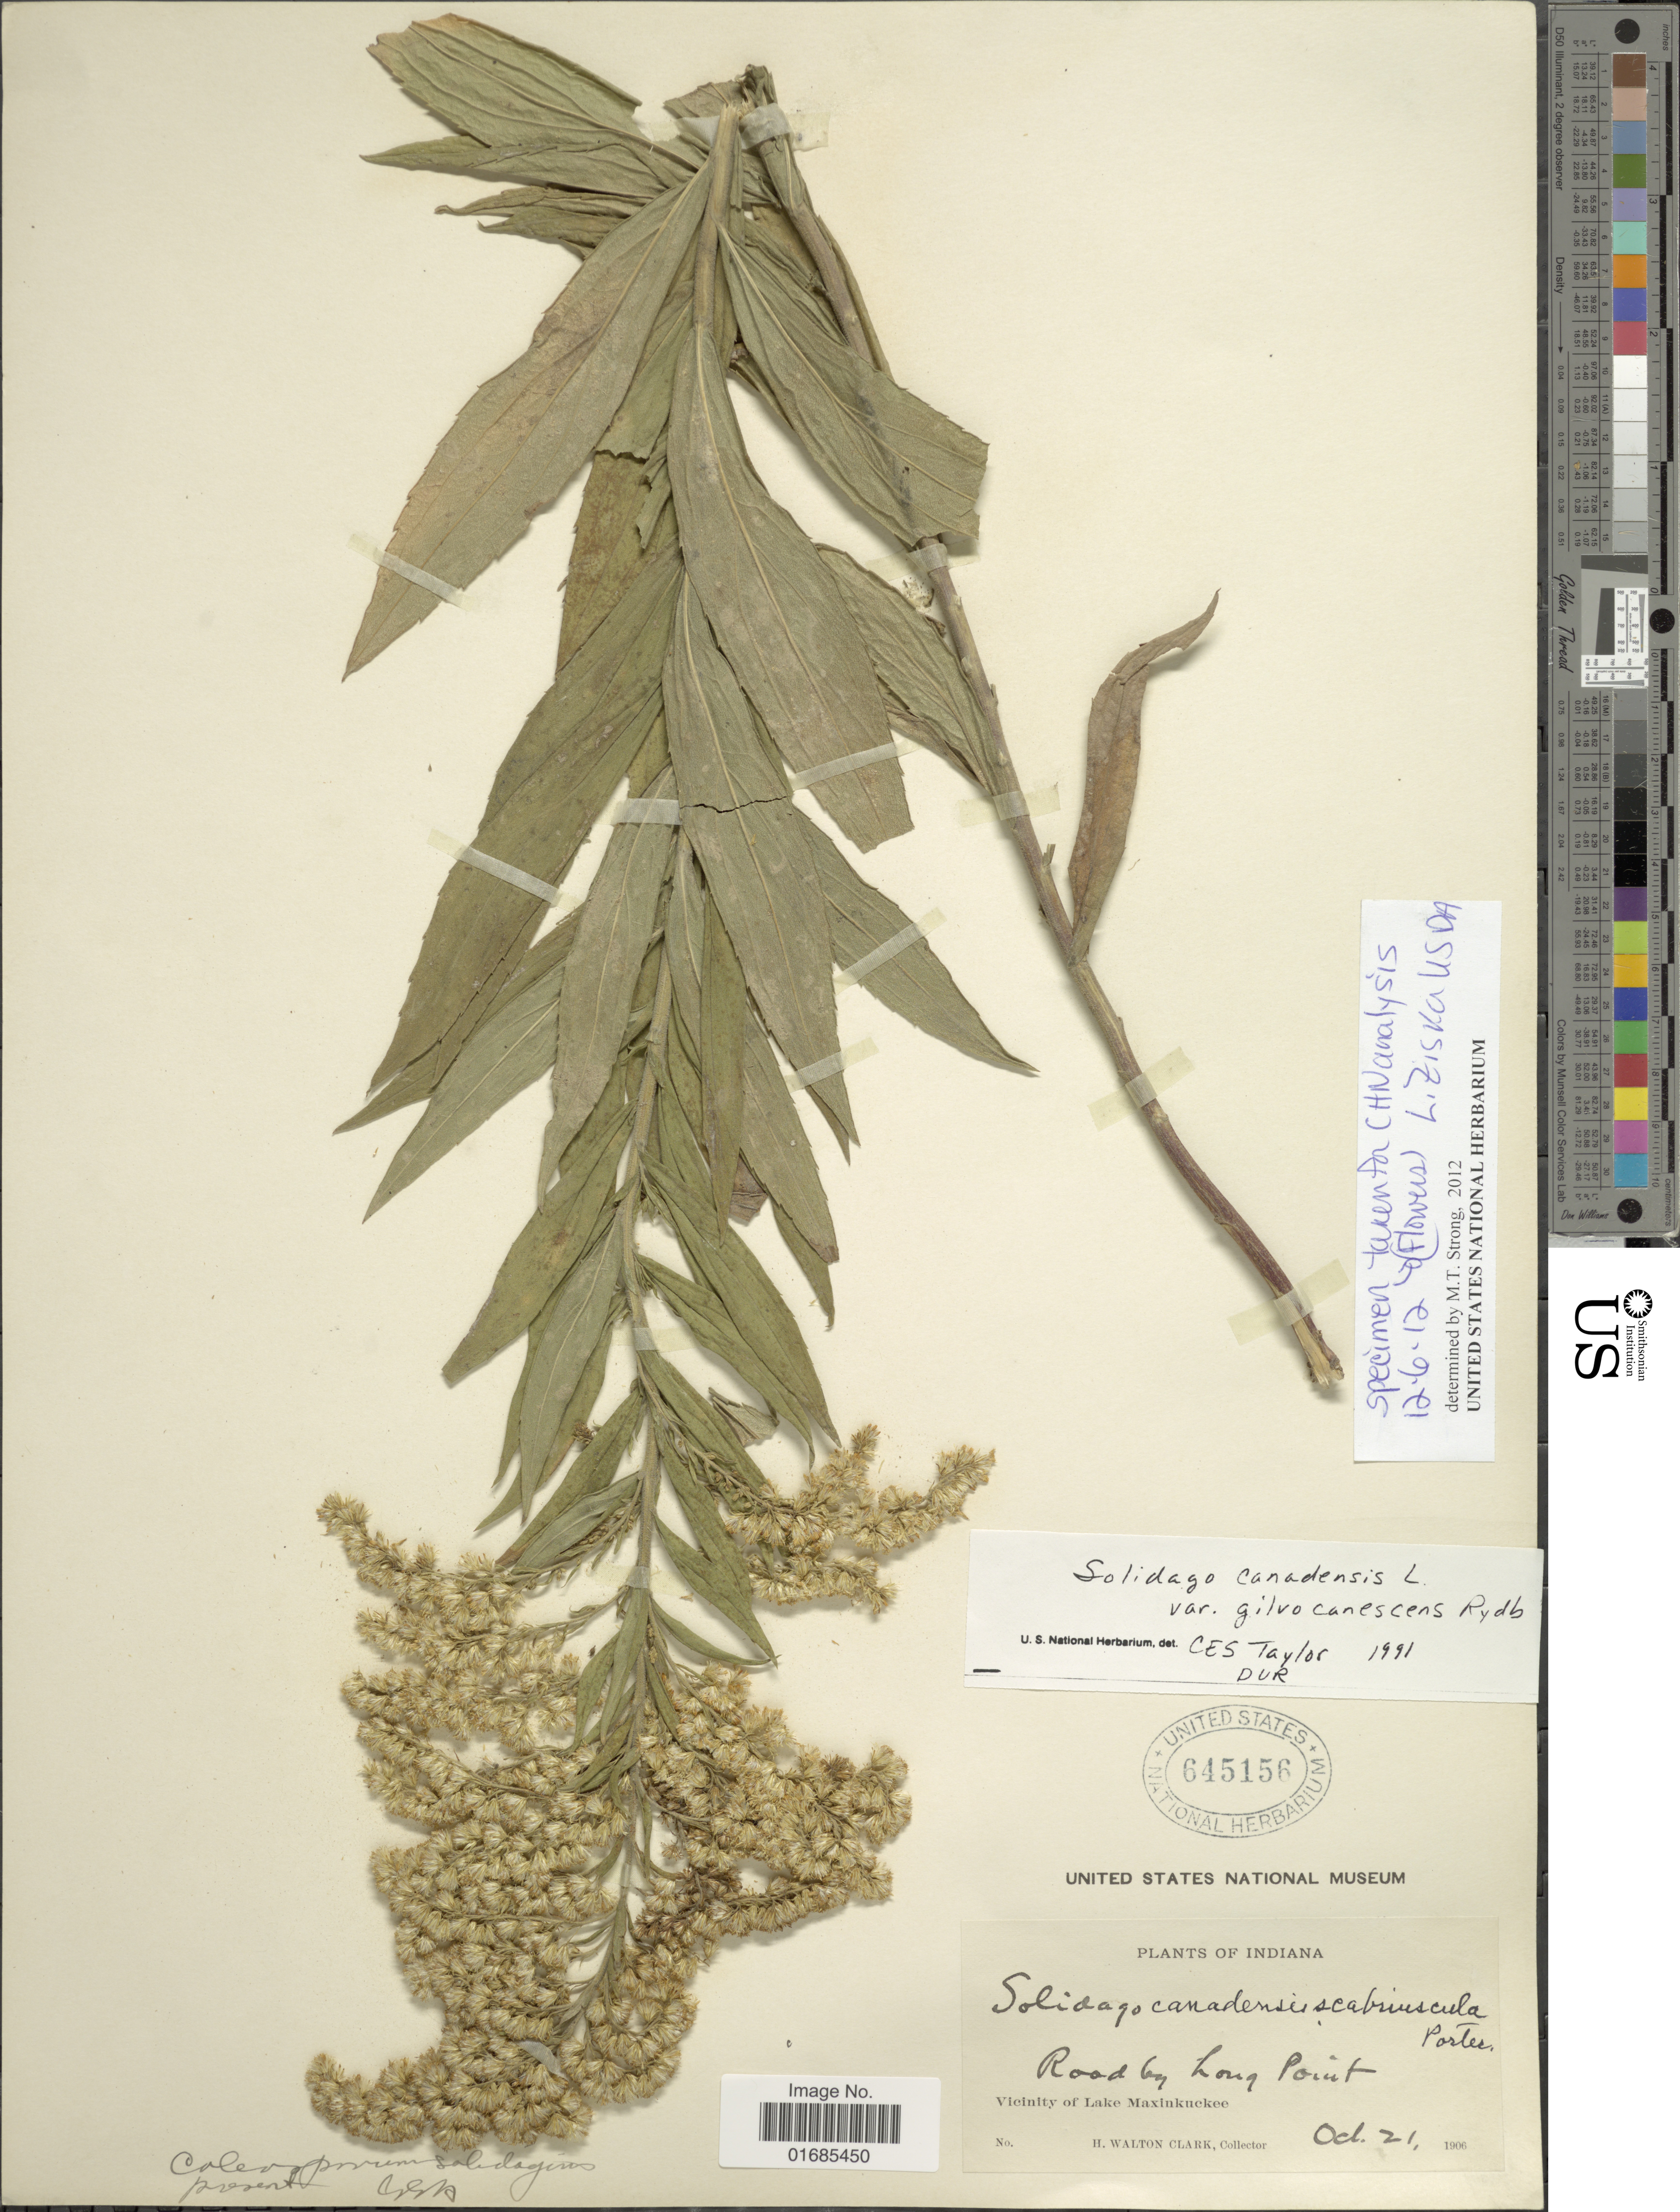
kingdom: Plantae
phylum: Tracheophyta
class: Magnoliopsida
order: Asterales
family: Asteraceae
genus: Solidago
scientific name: Solidago canadensis var. gilvocanescens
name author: Rydb.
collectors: H. W. Clark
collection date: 1906-10-21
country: United States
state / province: Indiana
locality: Road by Long Point, Vicinity of Lake Maxinkuckee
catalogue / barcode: US 645156